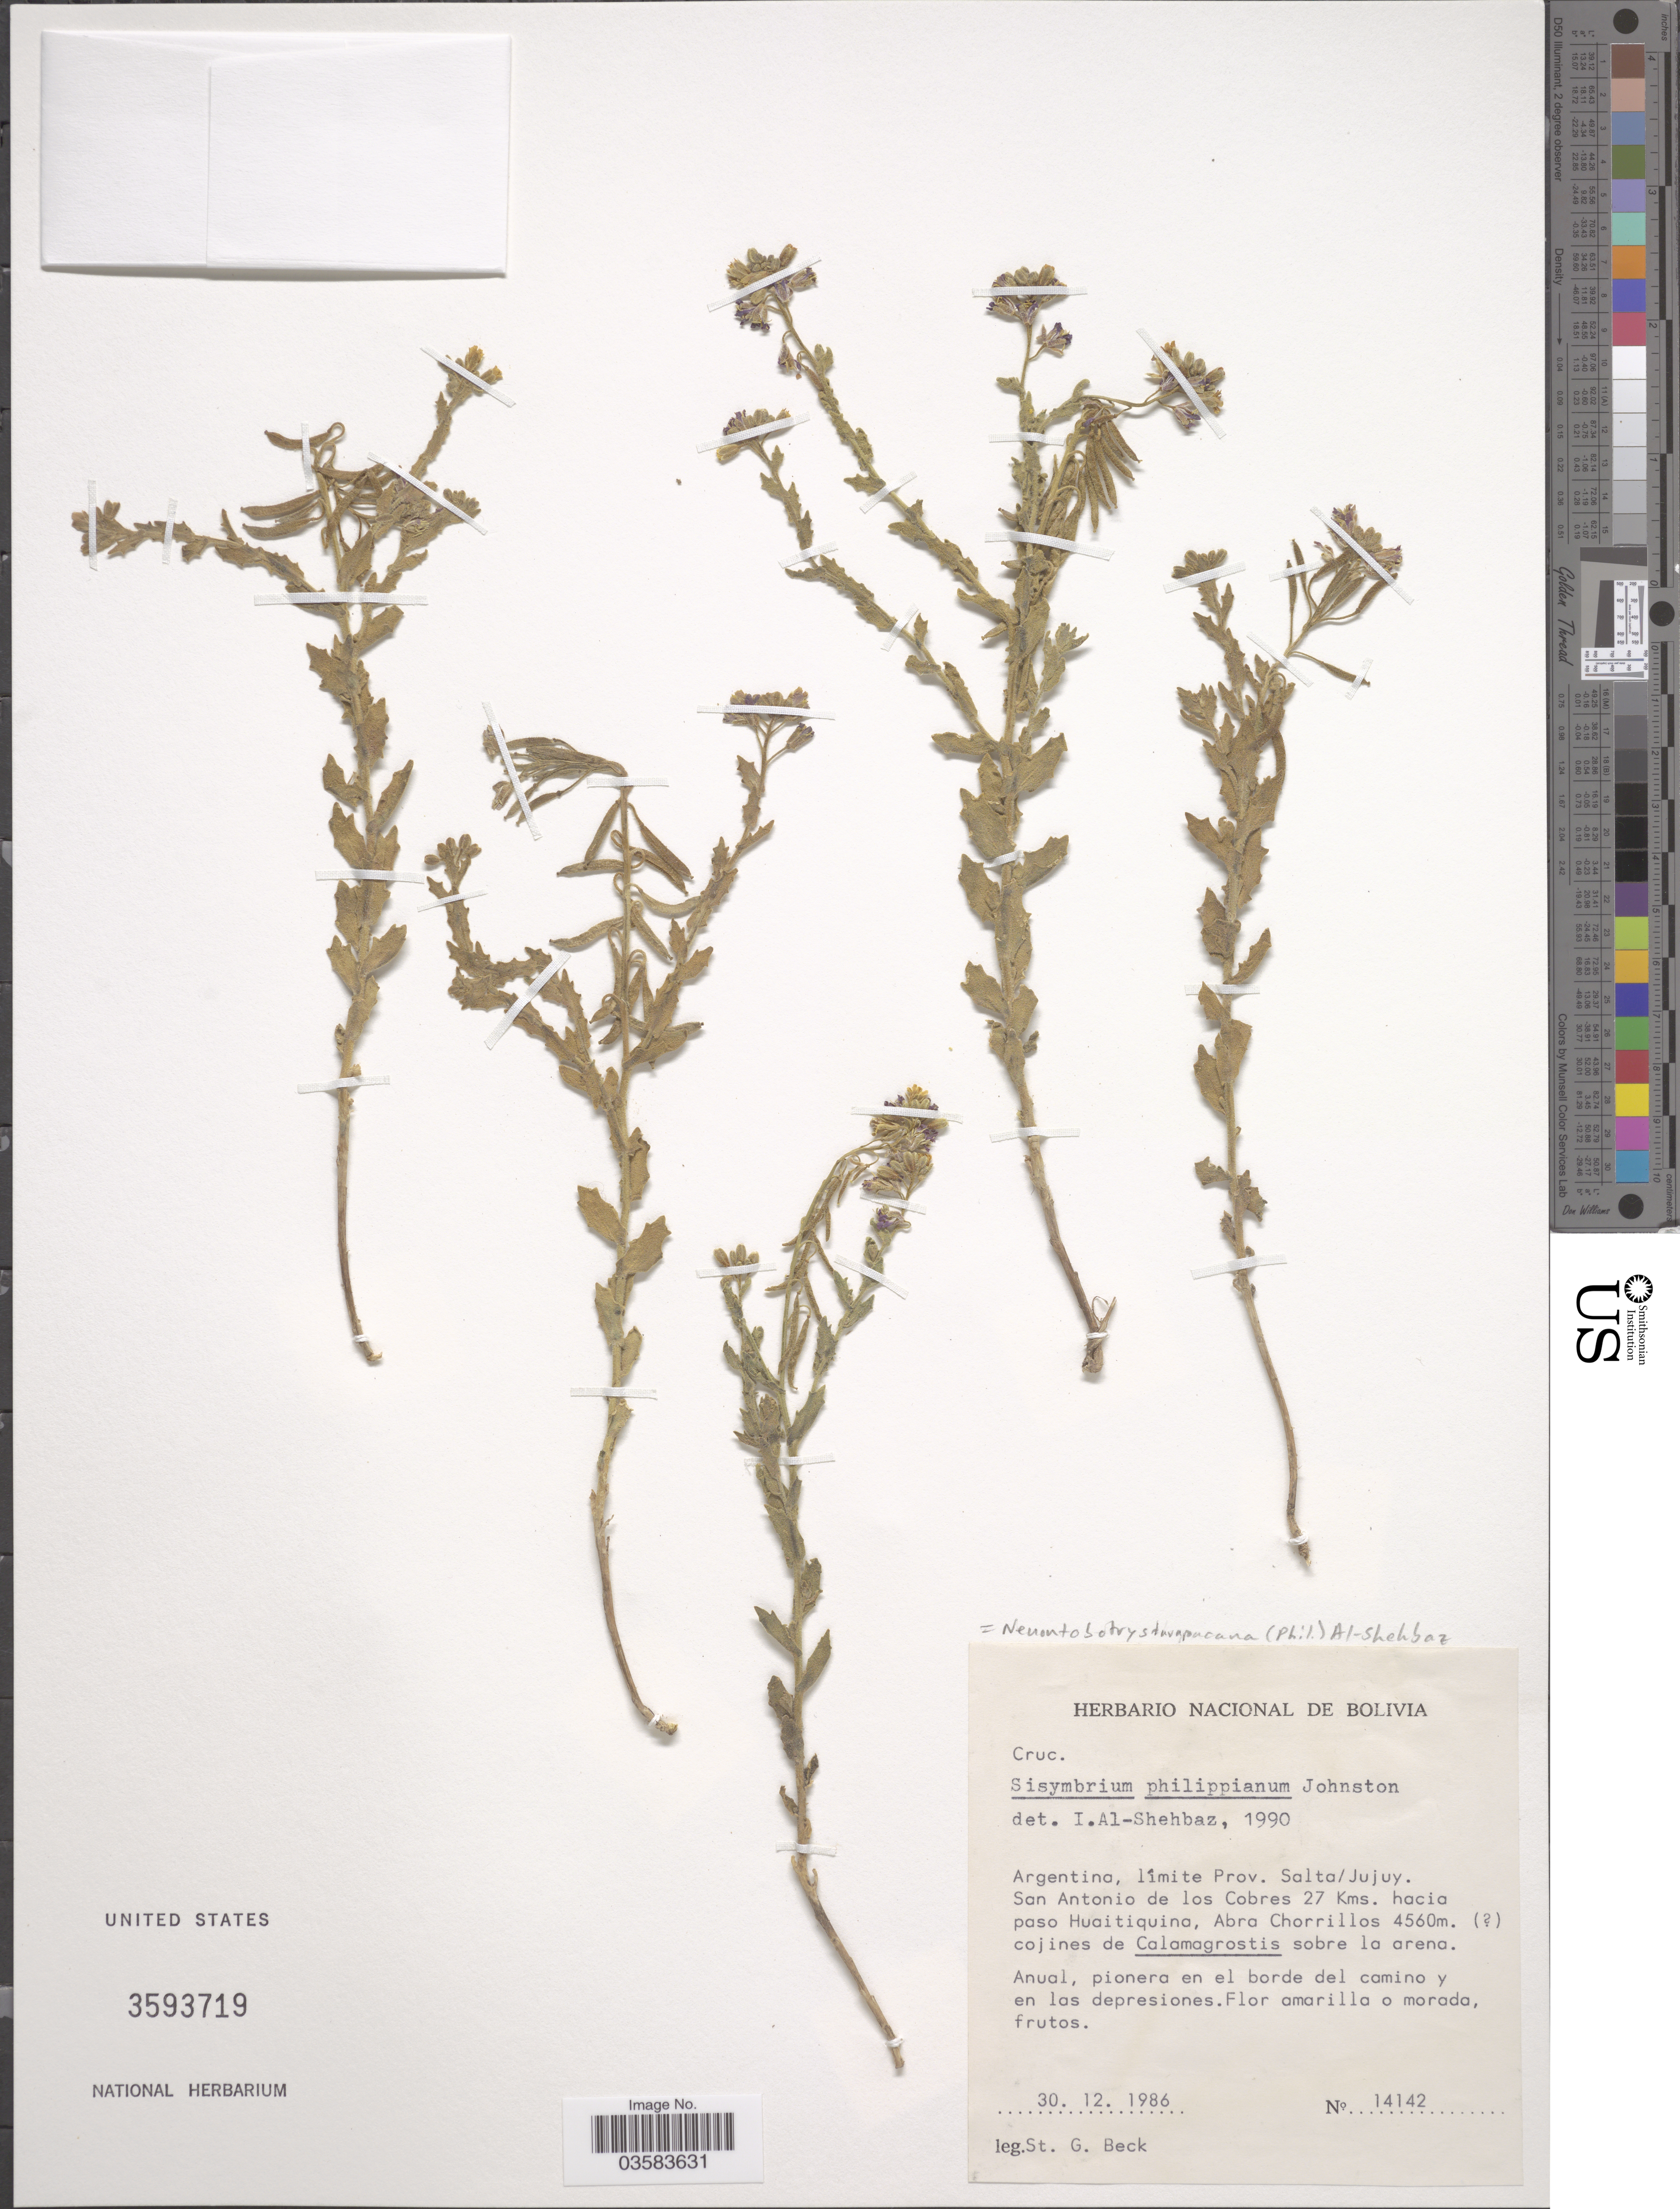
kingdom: Plantae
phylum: Tracheophyta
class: Magnoliopsida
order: Brassicales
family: Brassicaceae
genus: Neuontobotrys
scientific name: Neuontobotrys tarapacana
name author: (Phil.) Al-Shehbaz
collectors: S. G. Beck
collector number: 14142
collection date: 1986-12-30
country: Argentina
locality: Límite Pro. Salta/Jujuy. San Antonio de los Cobres 27 Kms. hacia paso Huatiquina, Abra Chorrillos.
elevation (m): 4560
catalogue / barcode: US 3593719